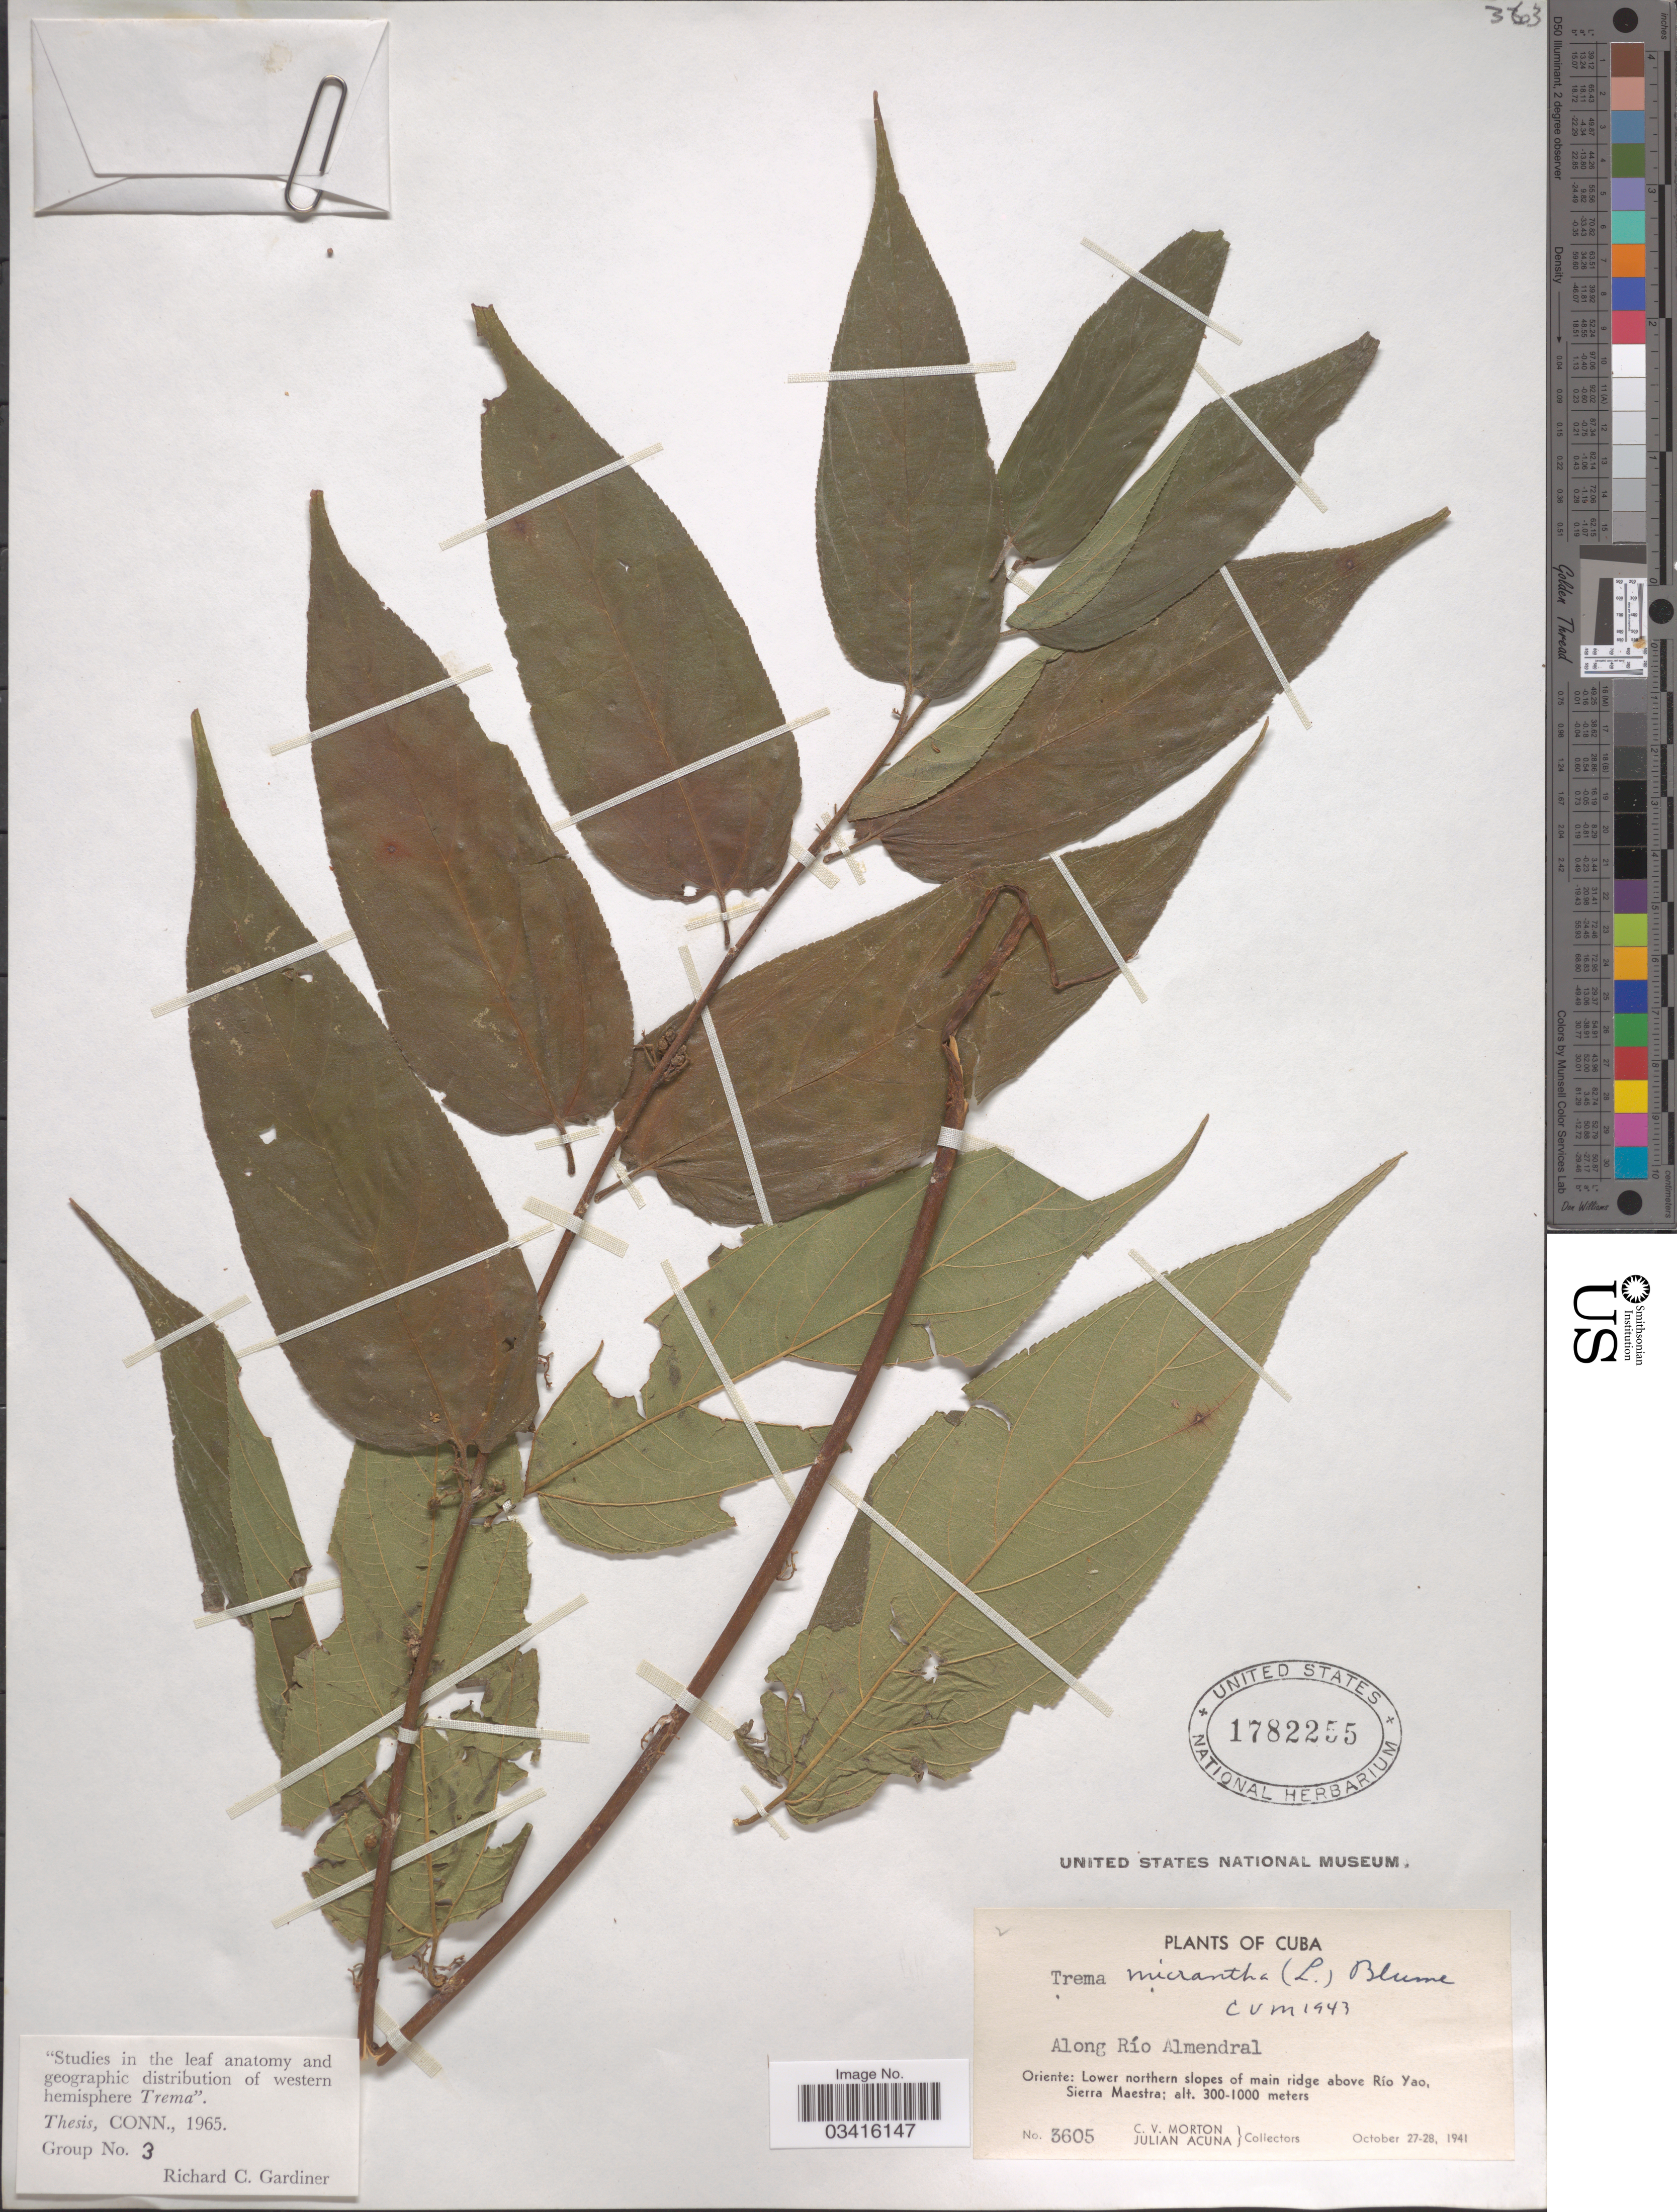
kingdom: Plantae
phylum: Tracheophyta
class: Magnoliopsida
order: Rosales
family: Cannabaceae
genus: Trema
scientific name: Trema micranthum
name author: (L.) Blume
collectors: C. V. Morton & R. Acuña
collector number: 3605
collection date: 1941-10-27/1941-10-28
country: Cuba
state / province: Oriente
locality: Along Río Almendral. Lower northern slopes of main ridge above Río Yao, Sierra Maestra.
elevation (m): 300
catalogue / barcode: US 1782255